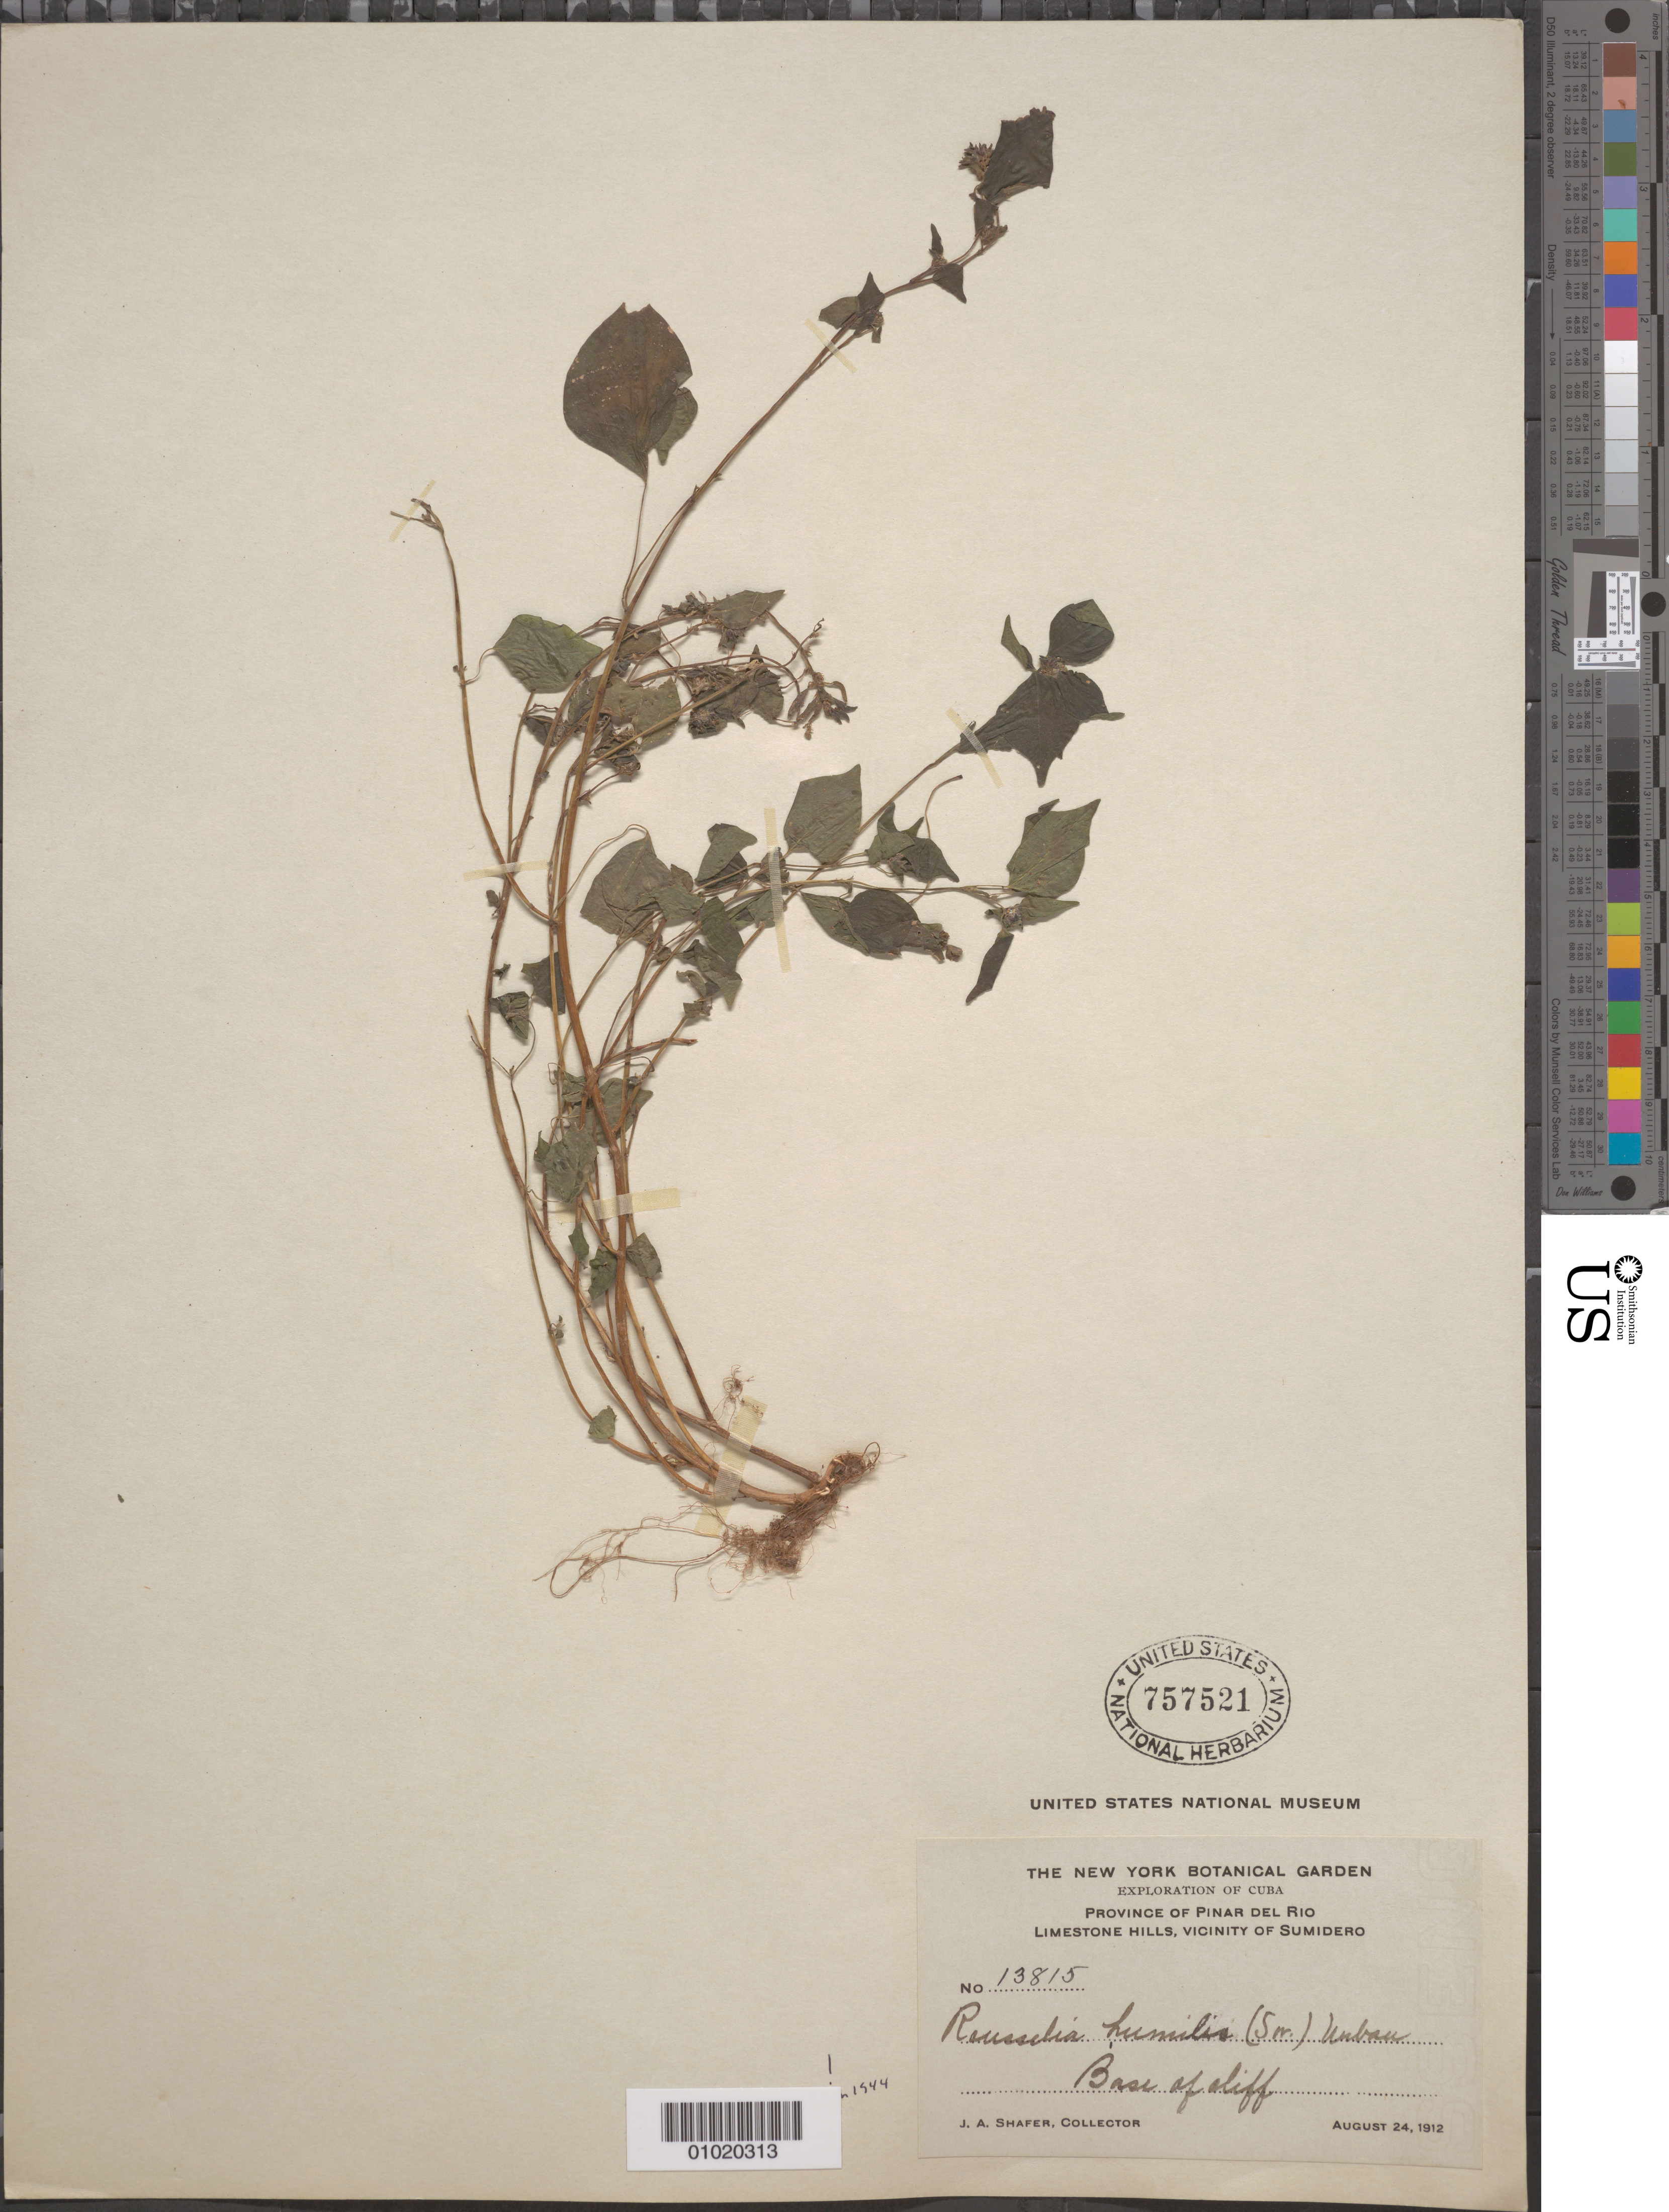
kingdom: Plantae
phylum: Tracheophyta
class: Magnoliopsida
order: Rosales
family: Urticaceae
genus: Rousselia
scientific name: Rousselia humilis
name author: (Sw.) Urb.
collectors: J. A. Shafer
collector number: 13815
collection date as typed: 24 Aug 1912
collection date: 1912-08-24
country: Cuba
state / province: Pinar del Rio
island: Cuba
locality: Limestone hills, vicinity of Sumidero, base of cliff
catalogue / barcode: US 757521